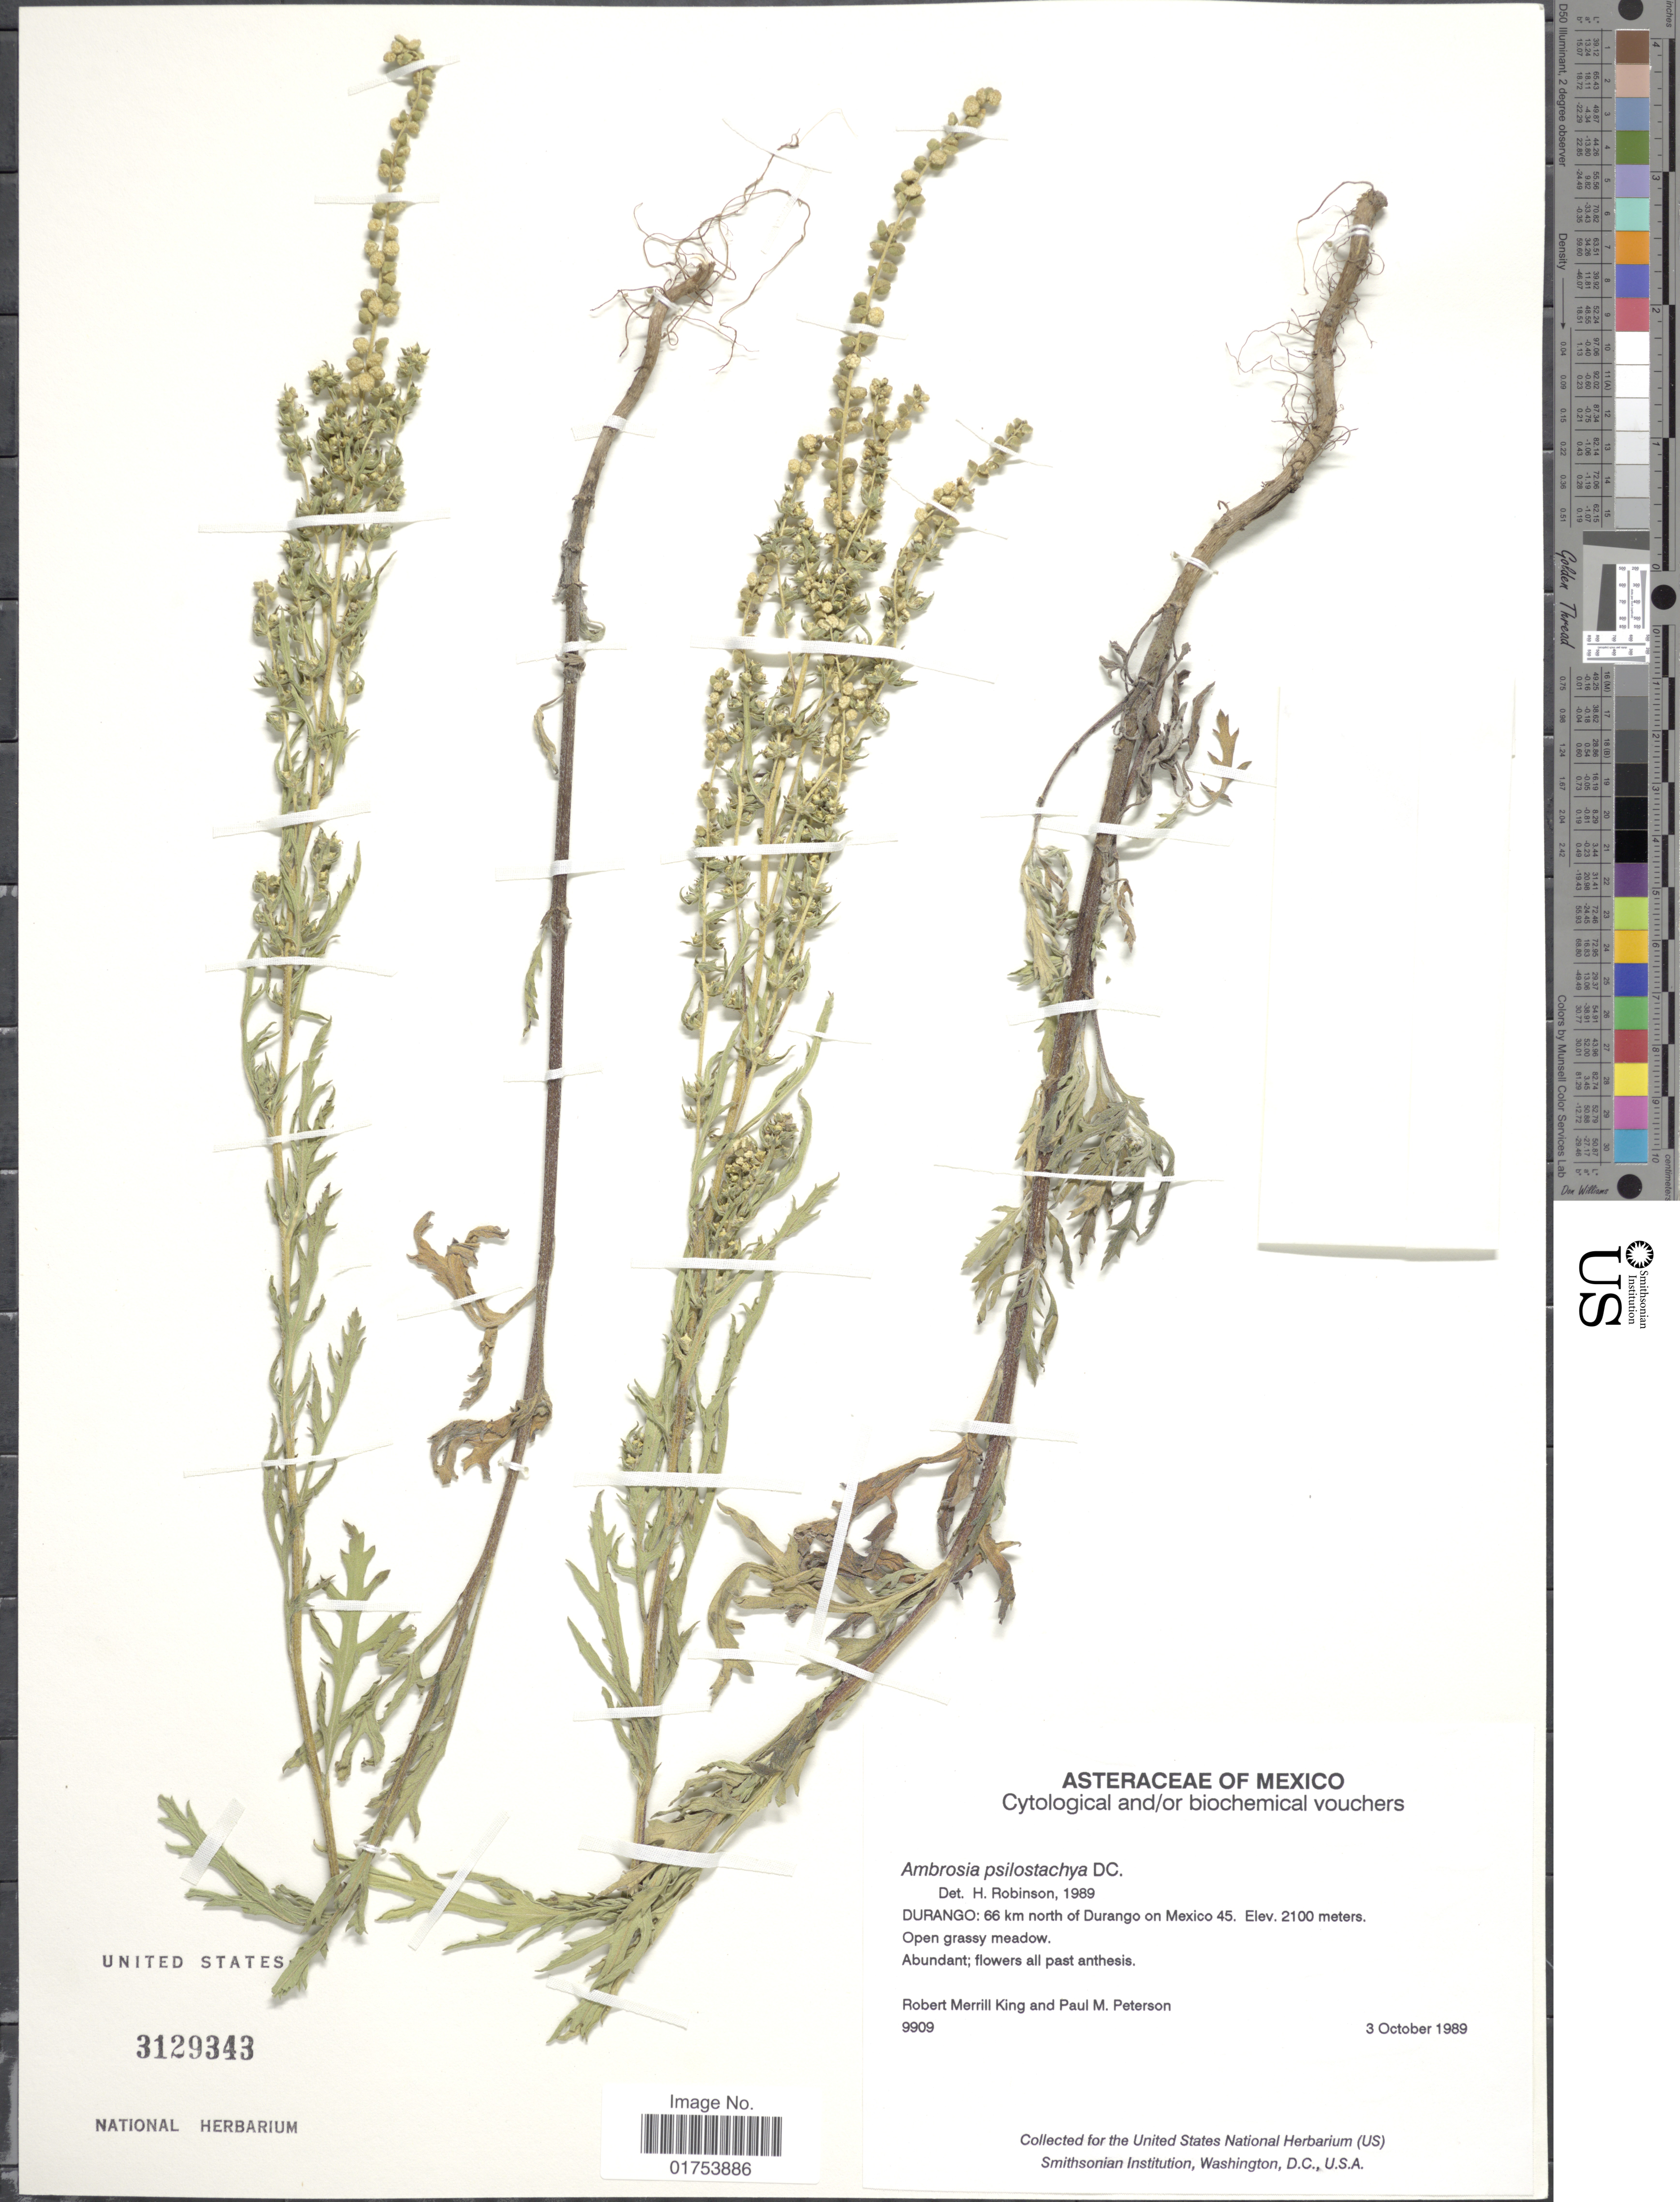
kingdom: Plantae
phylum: Tracheophyta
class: Magnoliopsida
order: Asterales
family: Asteraceae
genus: Ambrosia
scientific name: Ambrosia psilostachya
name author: DC.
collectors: R. M. King & P. M. Peterson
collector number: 9909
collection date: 1989-10-03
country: Mexico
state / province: Durango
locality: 66 km north of Durango on Mexico 45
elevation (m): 2100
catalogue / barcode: US 3129343